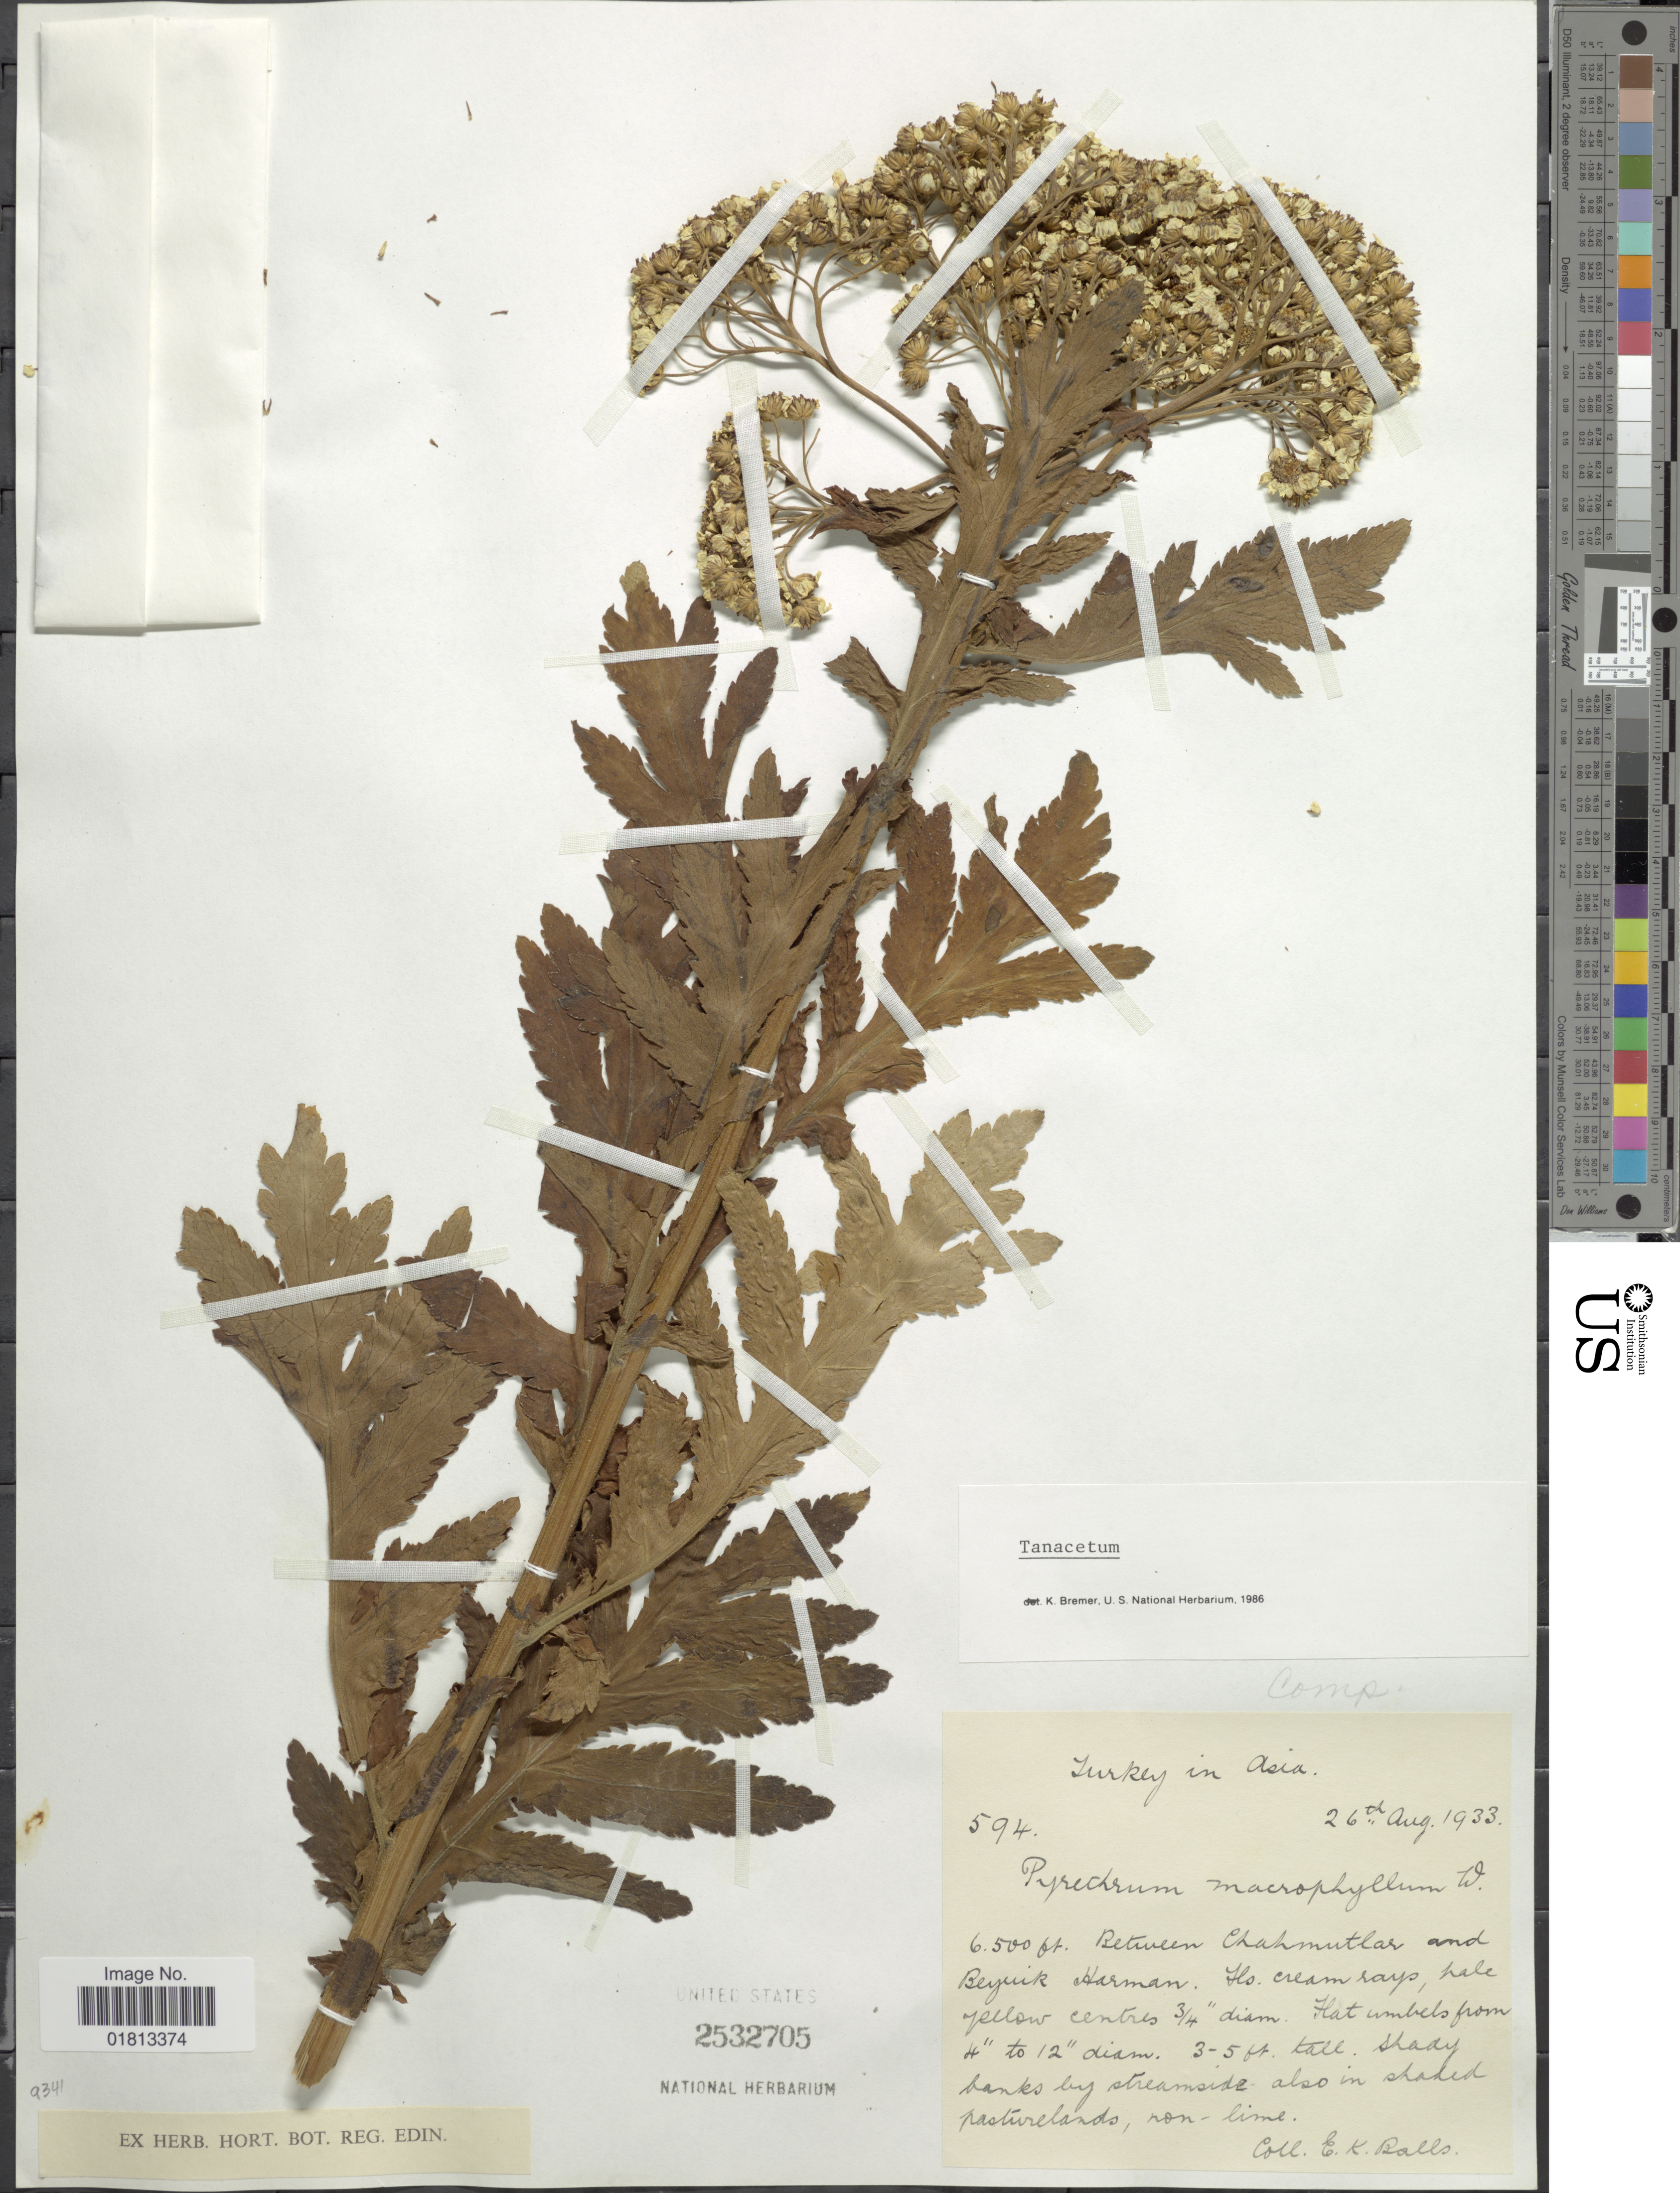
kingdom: Plantae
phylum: Tracheophyta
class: Magnoliopsida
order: Asterales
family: Asteraceae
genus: Tanacetum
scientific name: Tanacetum macrophyllum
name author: (Waldst. & Kit.) Sch. Bip.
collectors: E. K. Balls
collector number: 594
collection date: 1933-08-26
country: Turkey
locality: Turkey in Asia, Between Chahmutlar and Beyuik Harman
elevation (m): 1981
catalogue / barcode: US 2532705